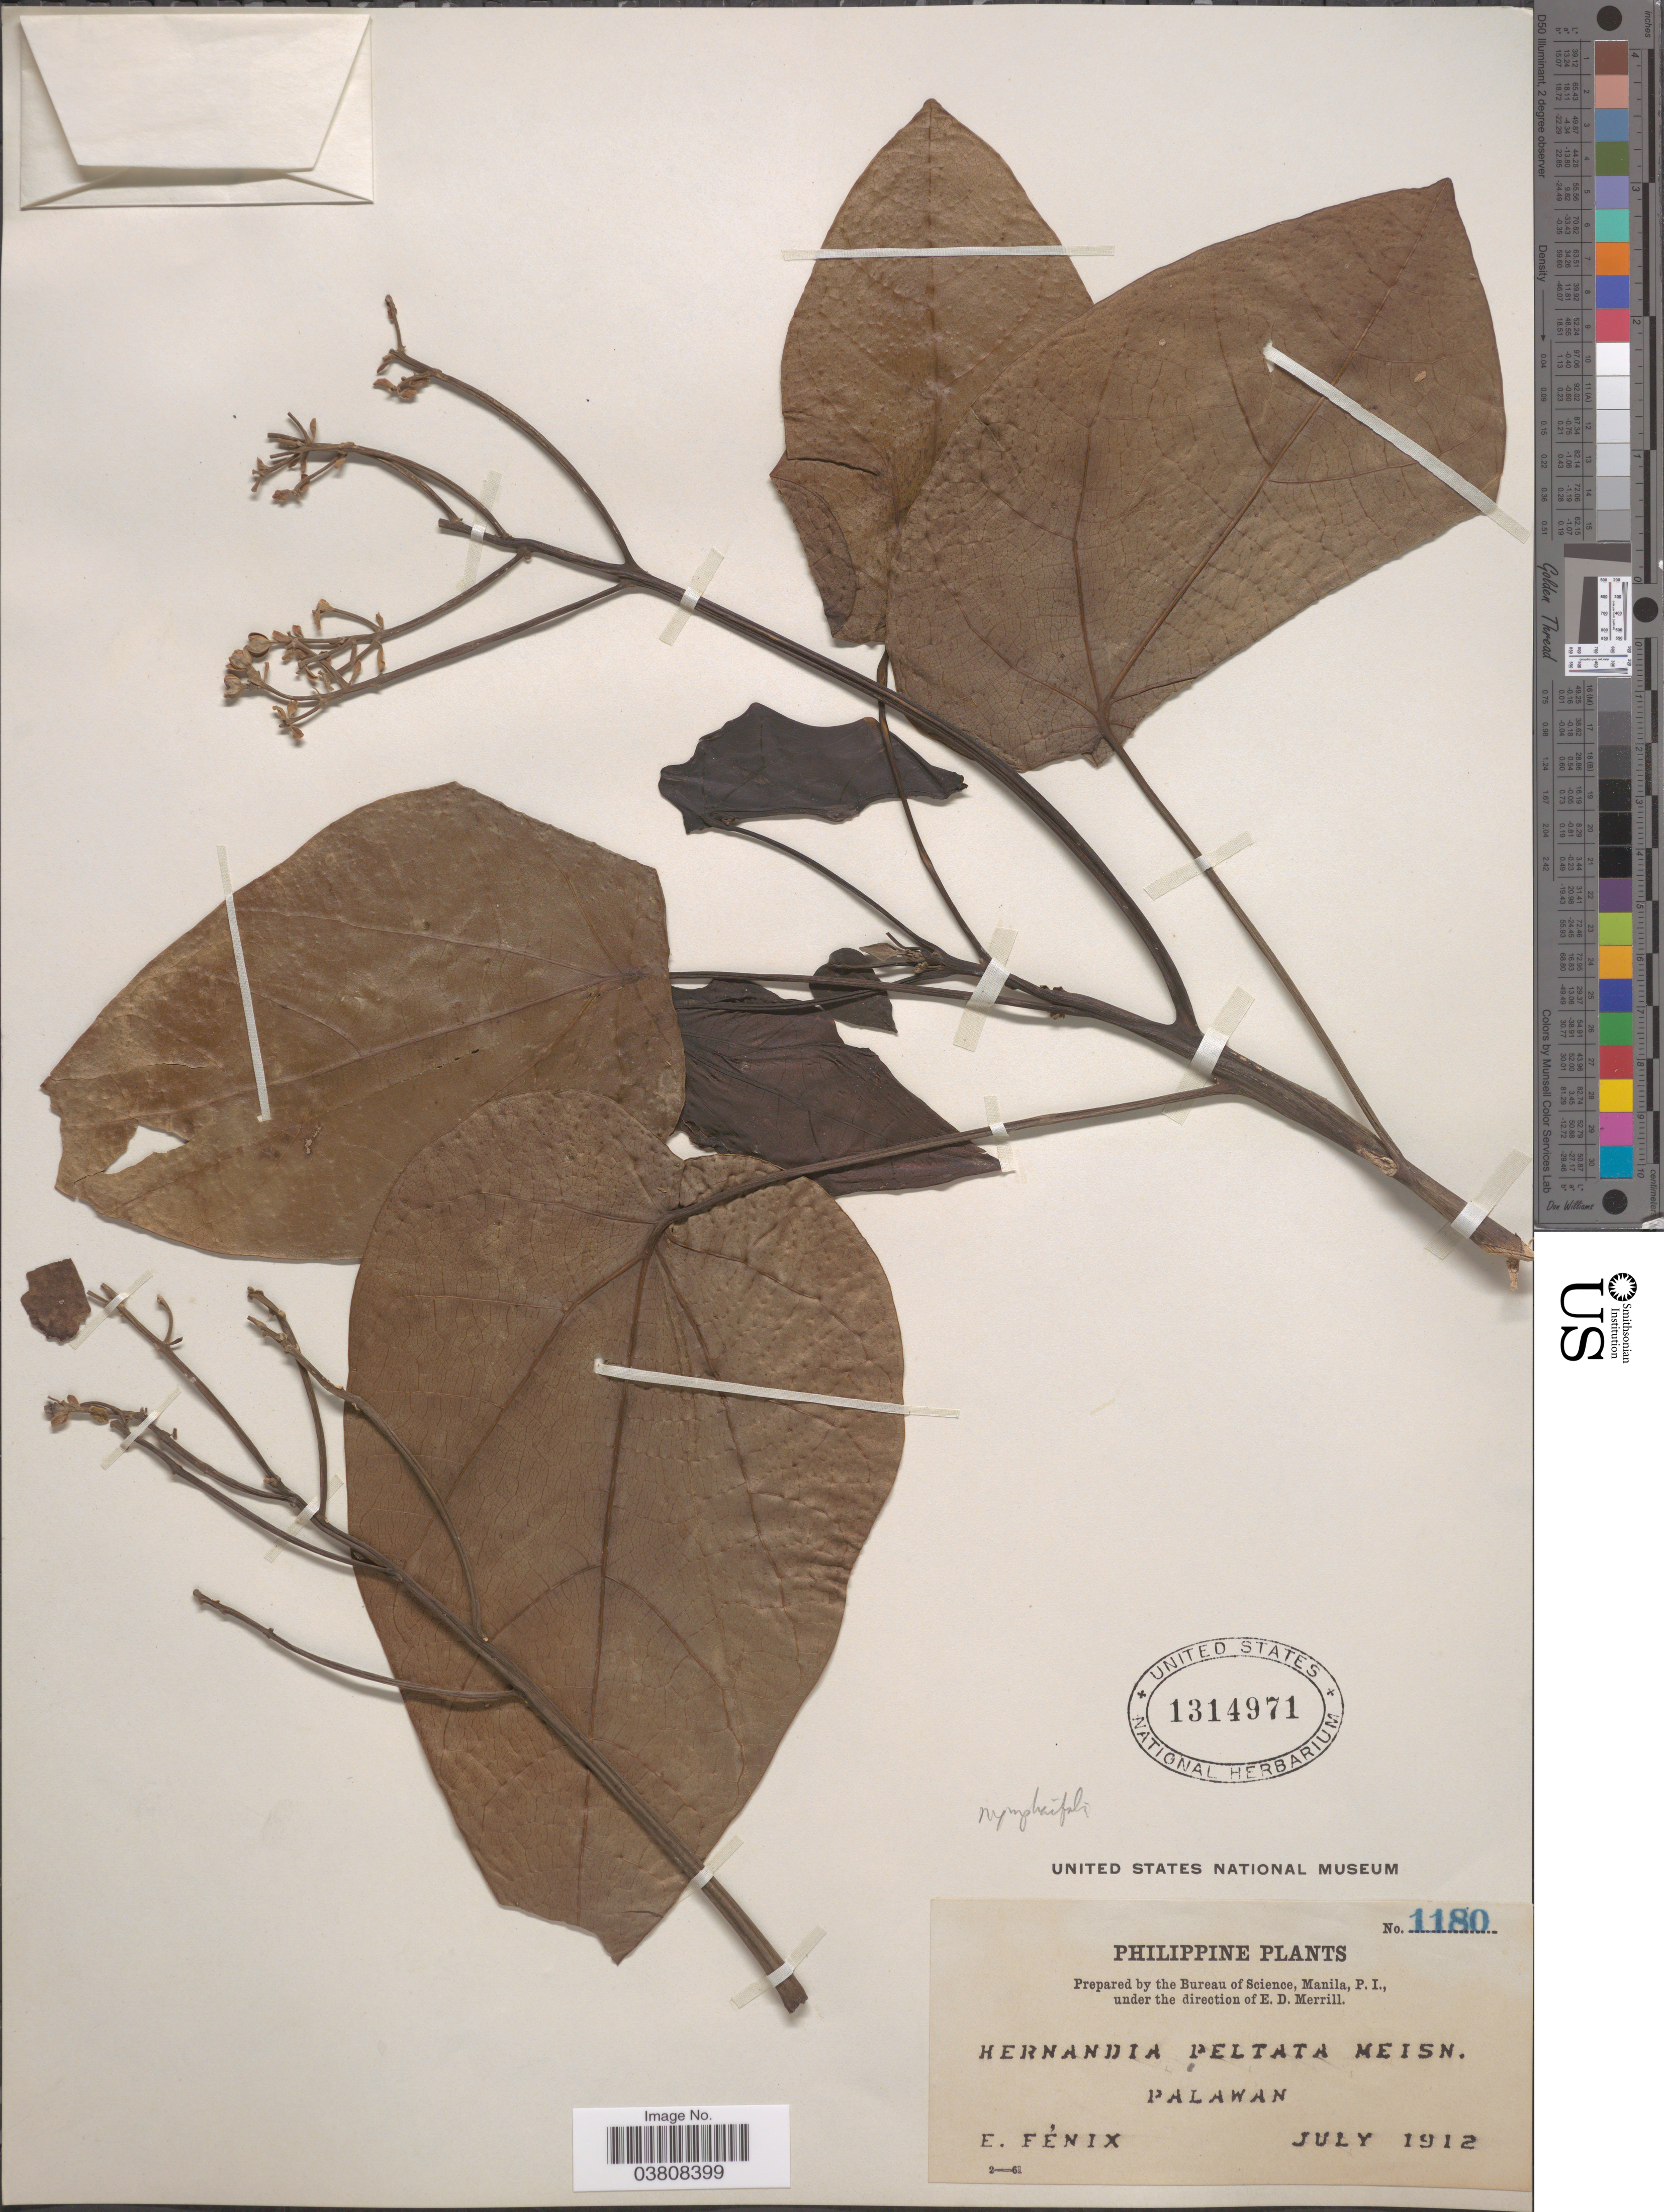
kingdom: Plantae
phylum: Tracheophyta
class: Magnoliopsida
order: Laurales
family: Hernandiaceae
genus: Hernandia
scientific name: Hernandia nymphaeifolia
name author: (C. Presl) Kubitzki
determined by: Strong, Mark T., (BOT), Smithsonian Institution - National Museum of Natural History (UNITED STATES)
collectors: E. Fénix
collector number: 1180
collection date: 1912-07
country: Philippines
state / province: Mimaropa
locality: Palawan.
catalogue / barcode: US 1314971